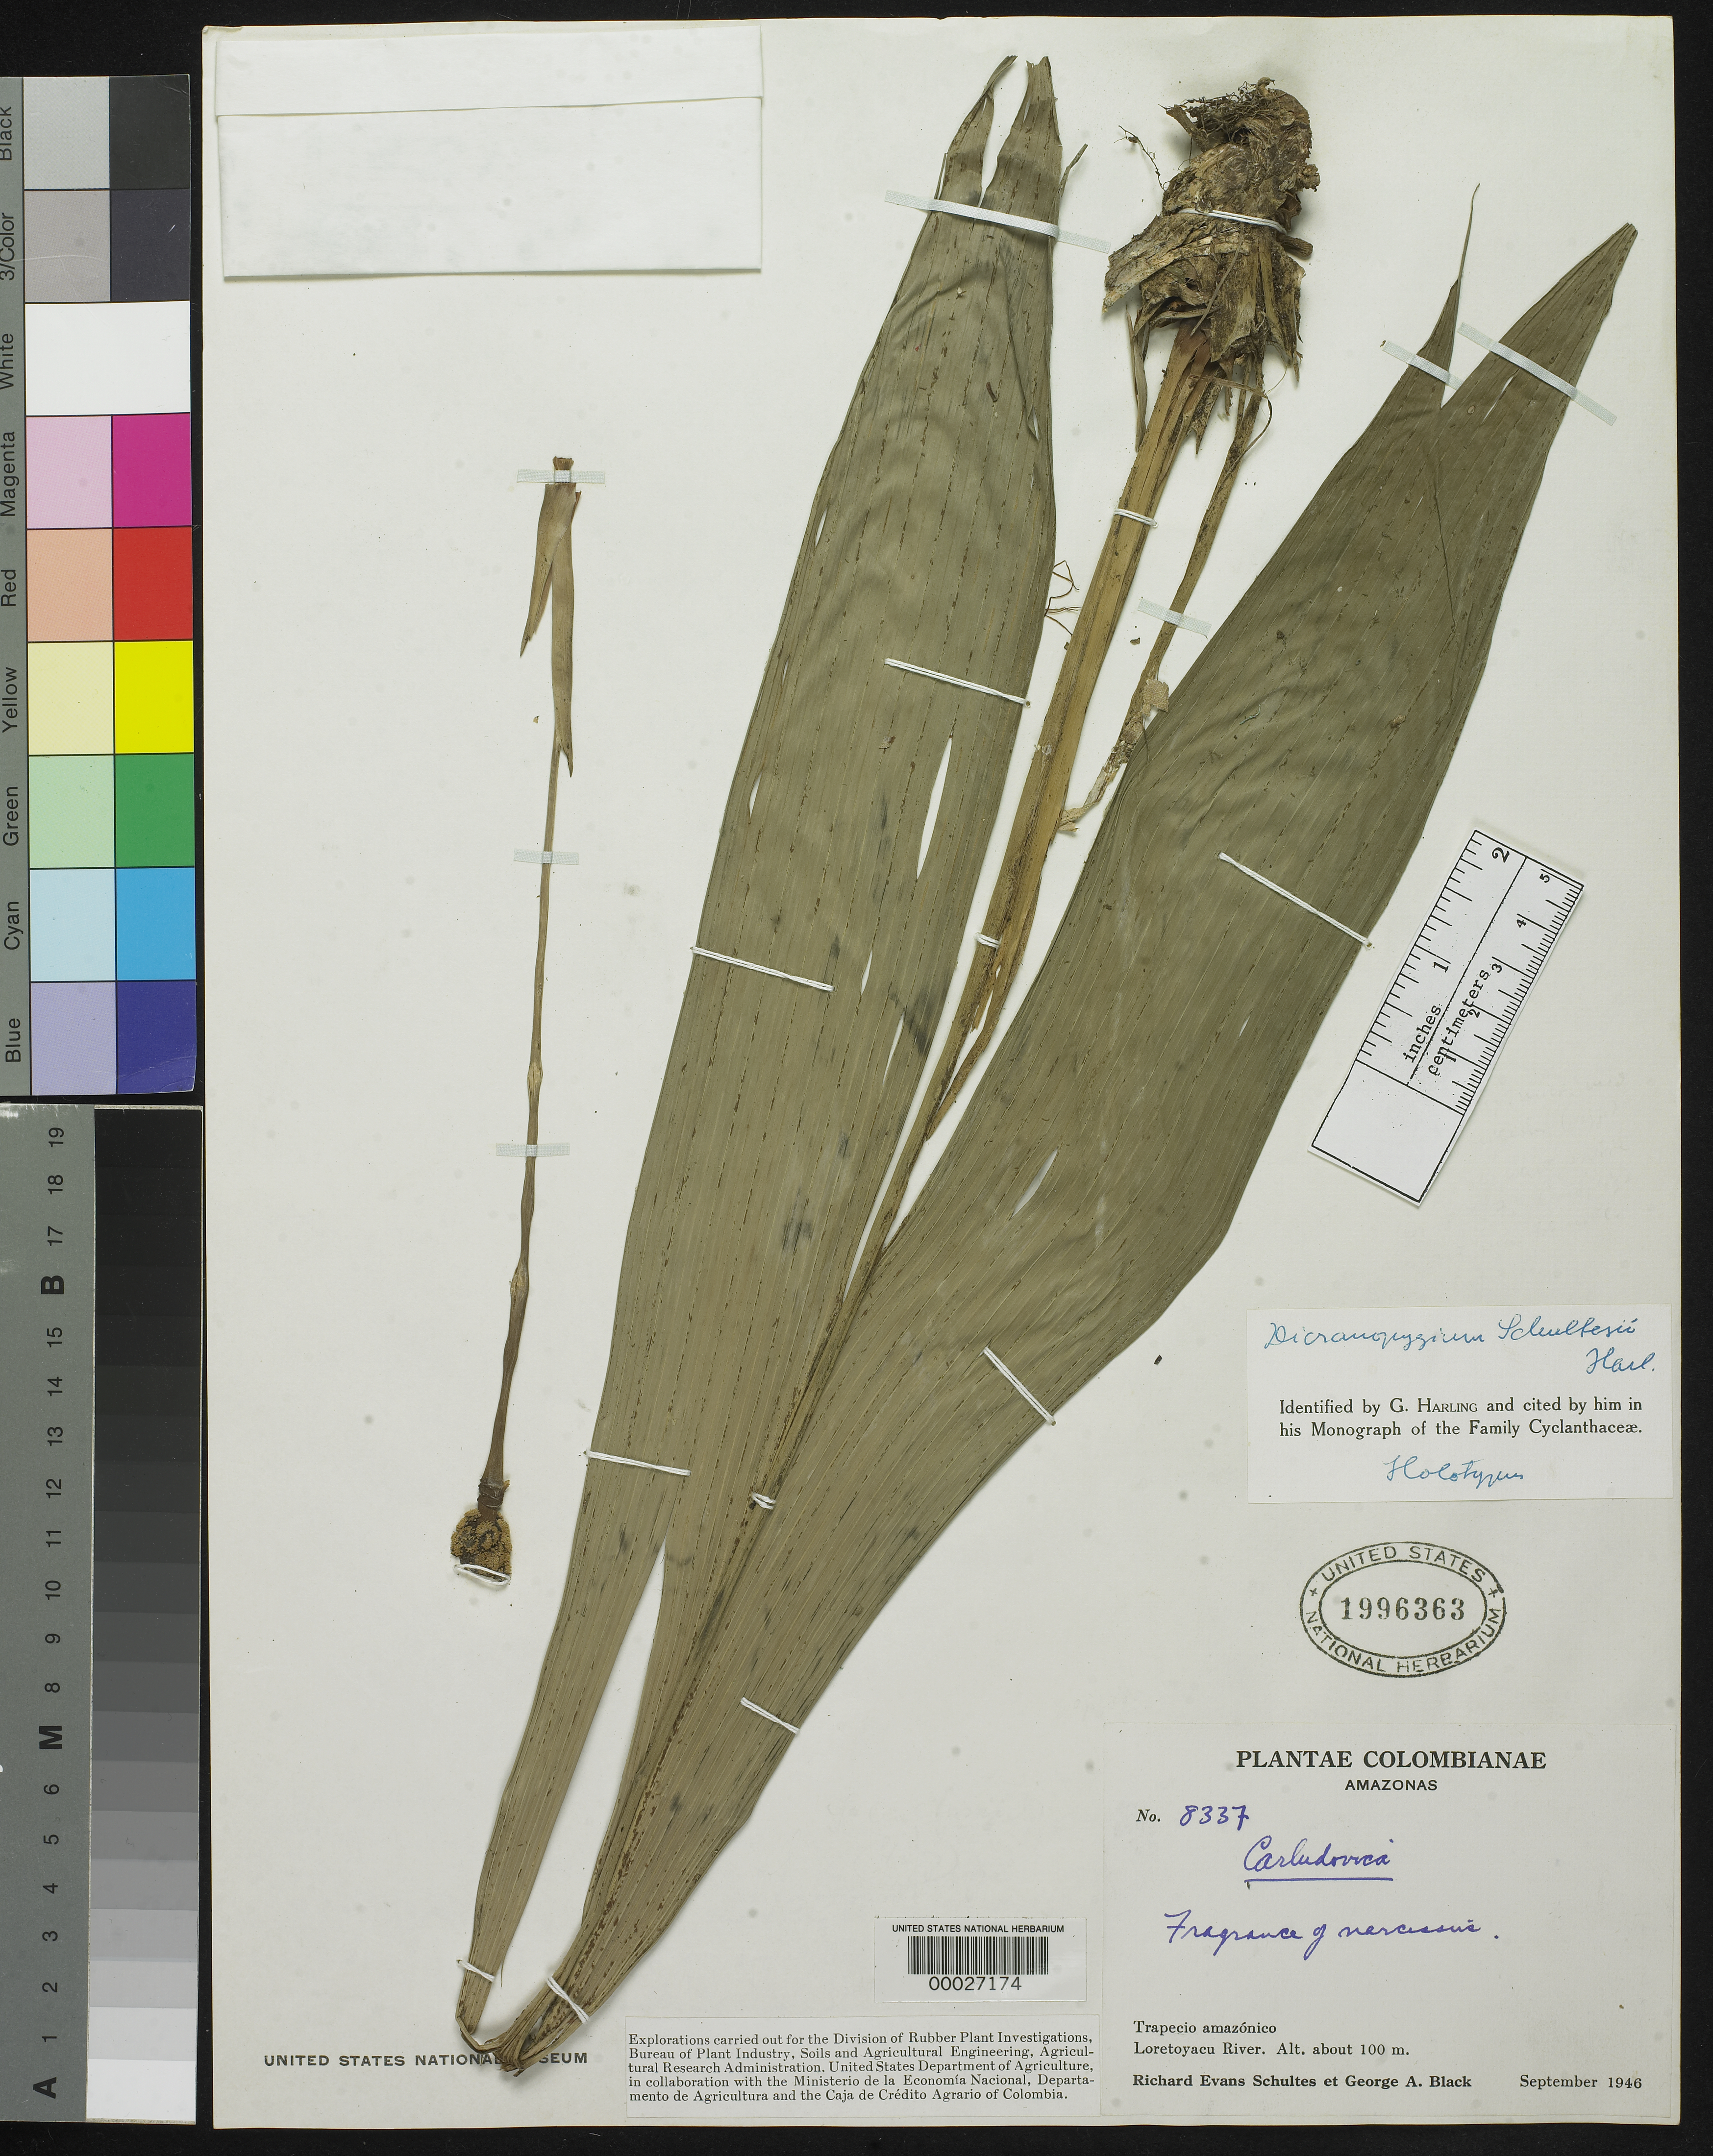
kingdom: Plantae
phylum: Tracheophyta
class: Liliopsida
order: Pandanales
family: Cyclanthaceae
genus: Dicranopygium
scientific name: Dicranopygium schultesii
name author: Harling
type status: Holotype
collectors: R. E. Schultes & G. A. Black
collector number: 8337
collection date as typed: Sep 1940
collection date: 1940-09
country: Colombia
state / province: Amazônas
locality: Trapecio Amazonas, Loreto-Yacu River.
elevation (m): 100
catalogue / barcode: US 1996363